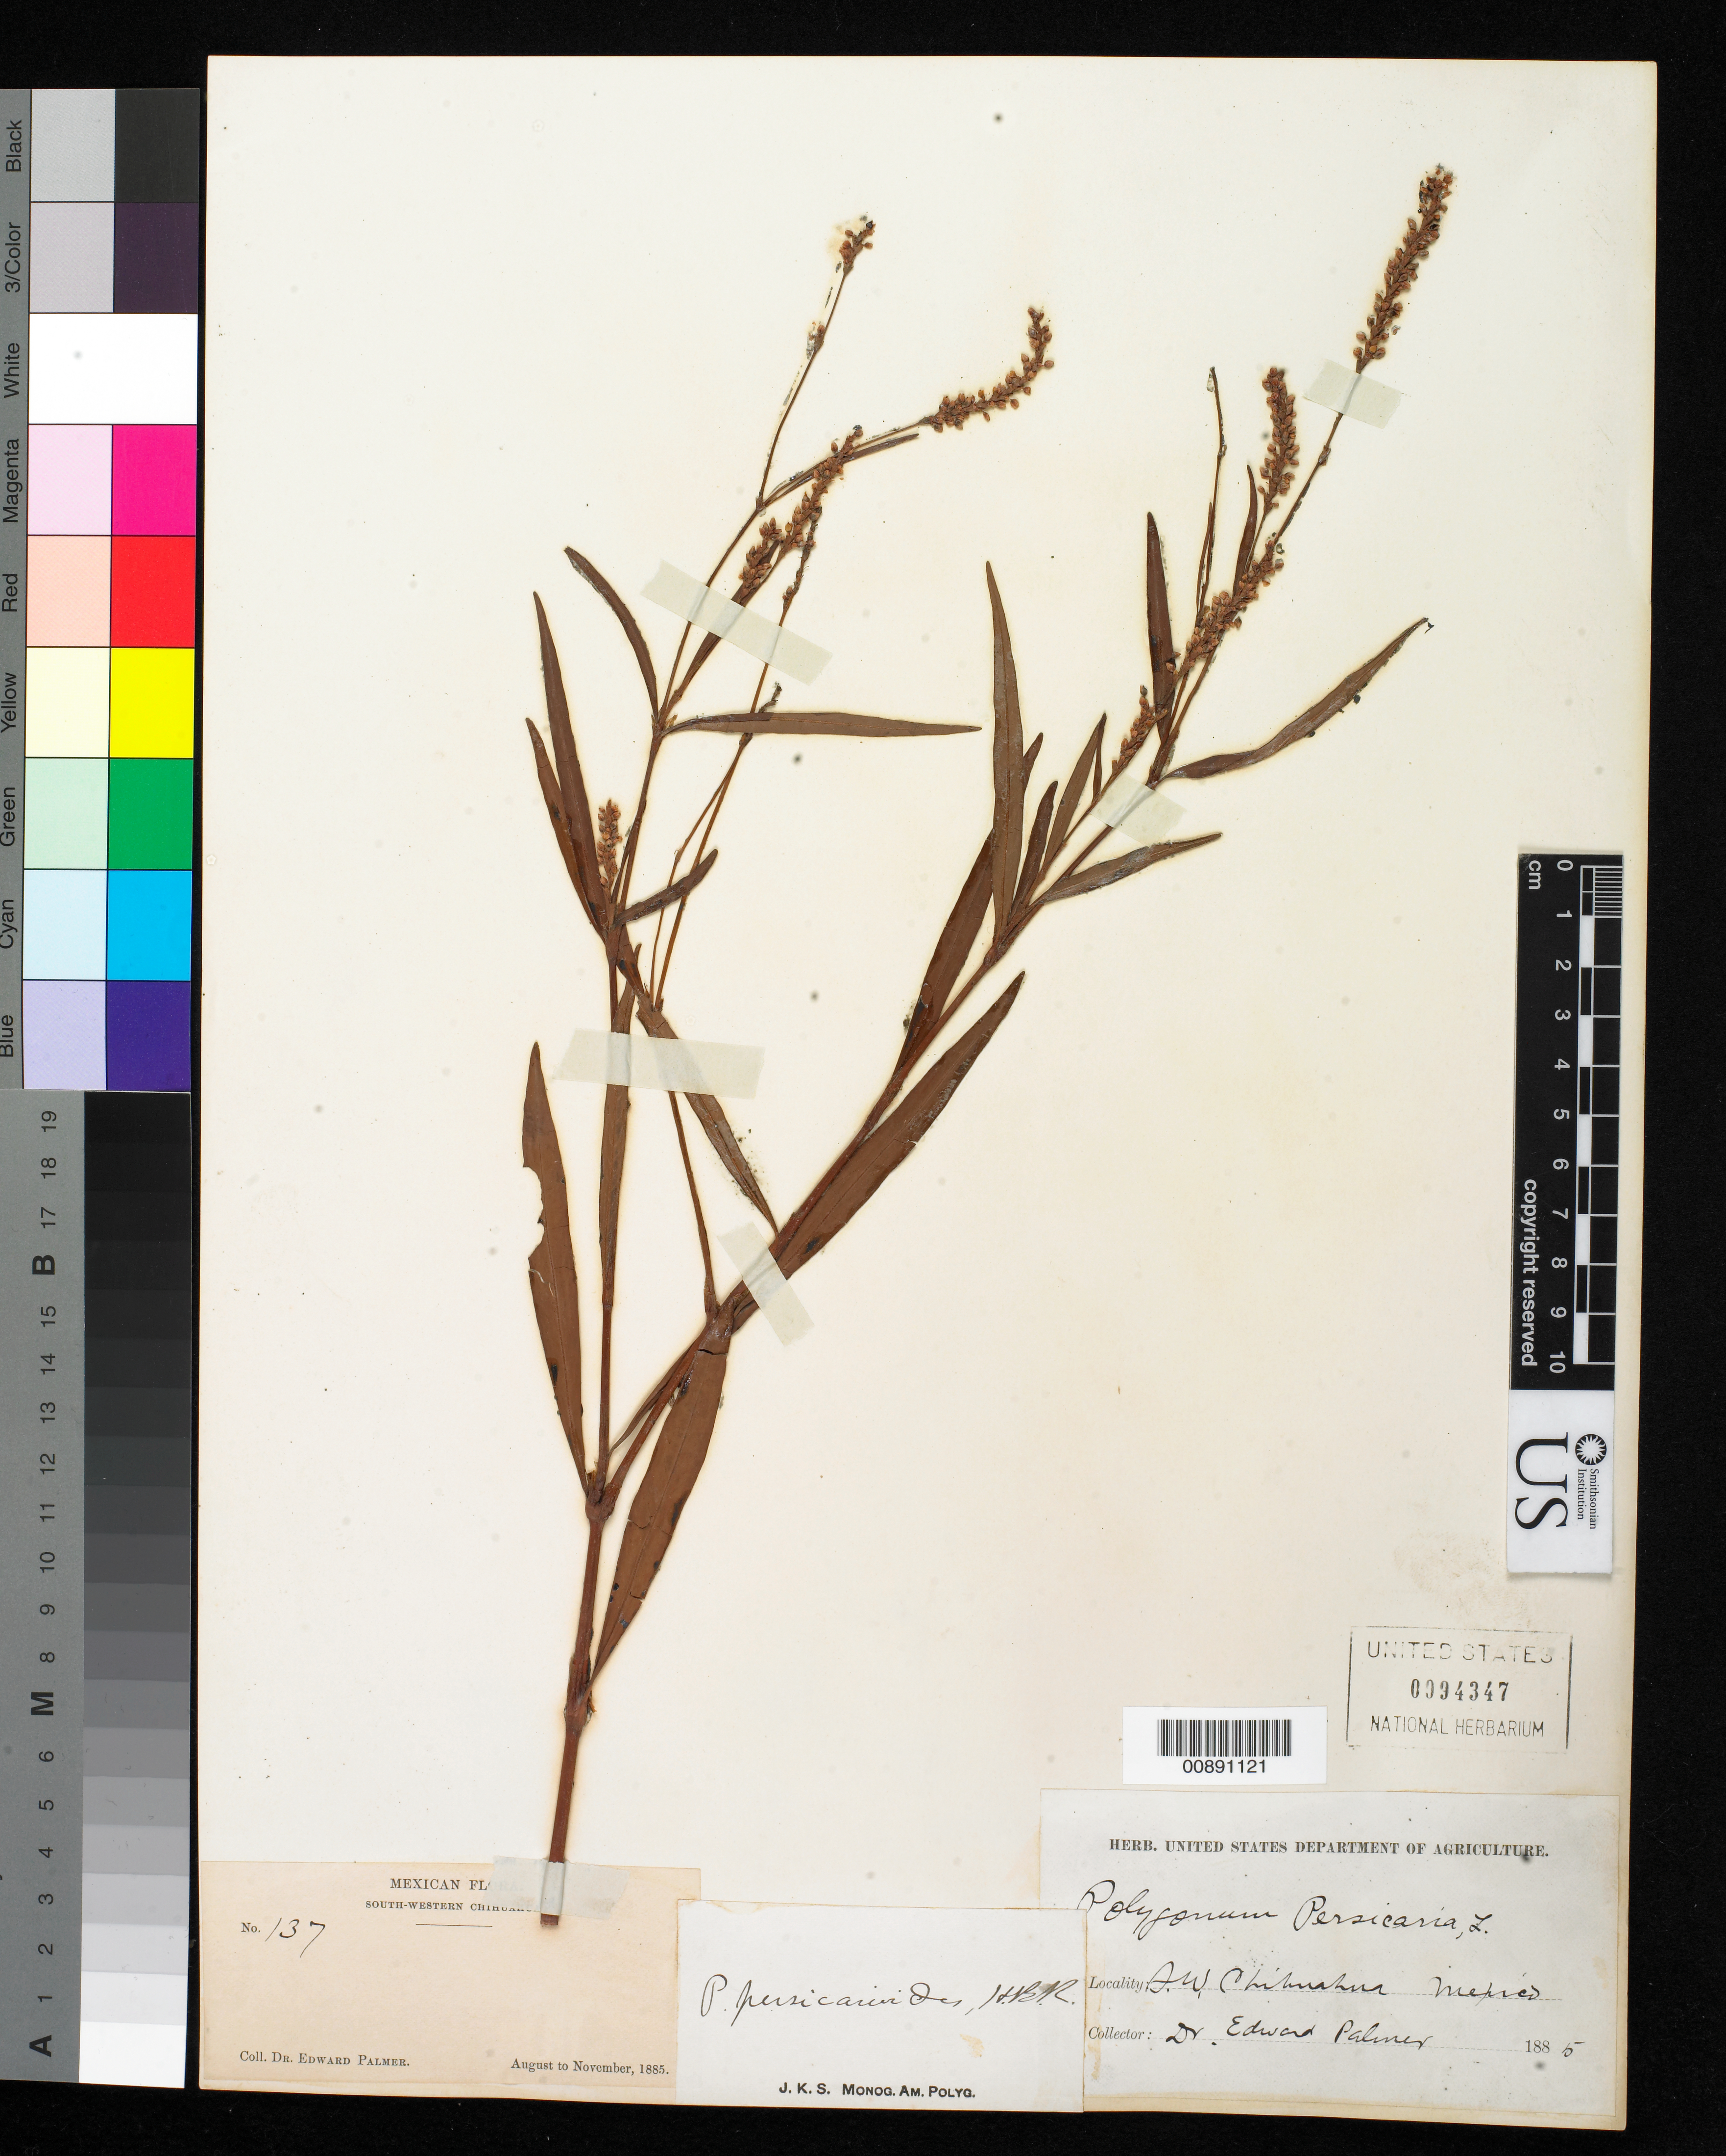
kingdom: Plantae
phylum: Tracheophyta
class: Magnoliopsida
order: Caryophyllales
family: Polygonaceae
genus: Polygonum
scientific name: Polygonum persicarioides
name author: Kunth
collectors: E. Palmer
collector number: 137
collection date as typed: Aug 1885 to -- Nov 1885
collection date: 1885-08/1885-11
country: Mexico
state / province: Chihuahua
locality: South-Western Chihuahua.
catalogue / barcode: US 94347